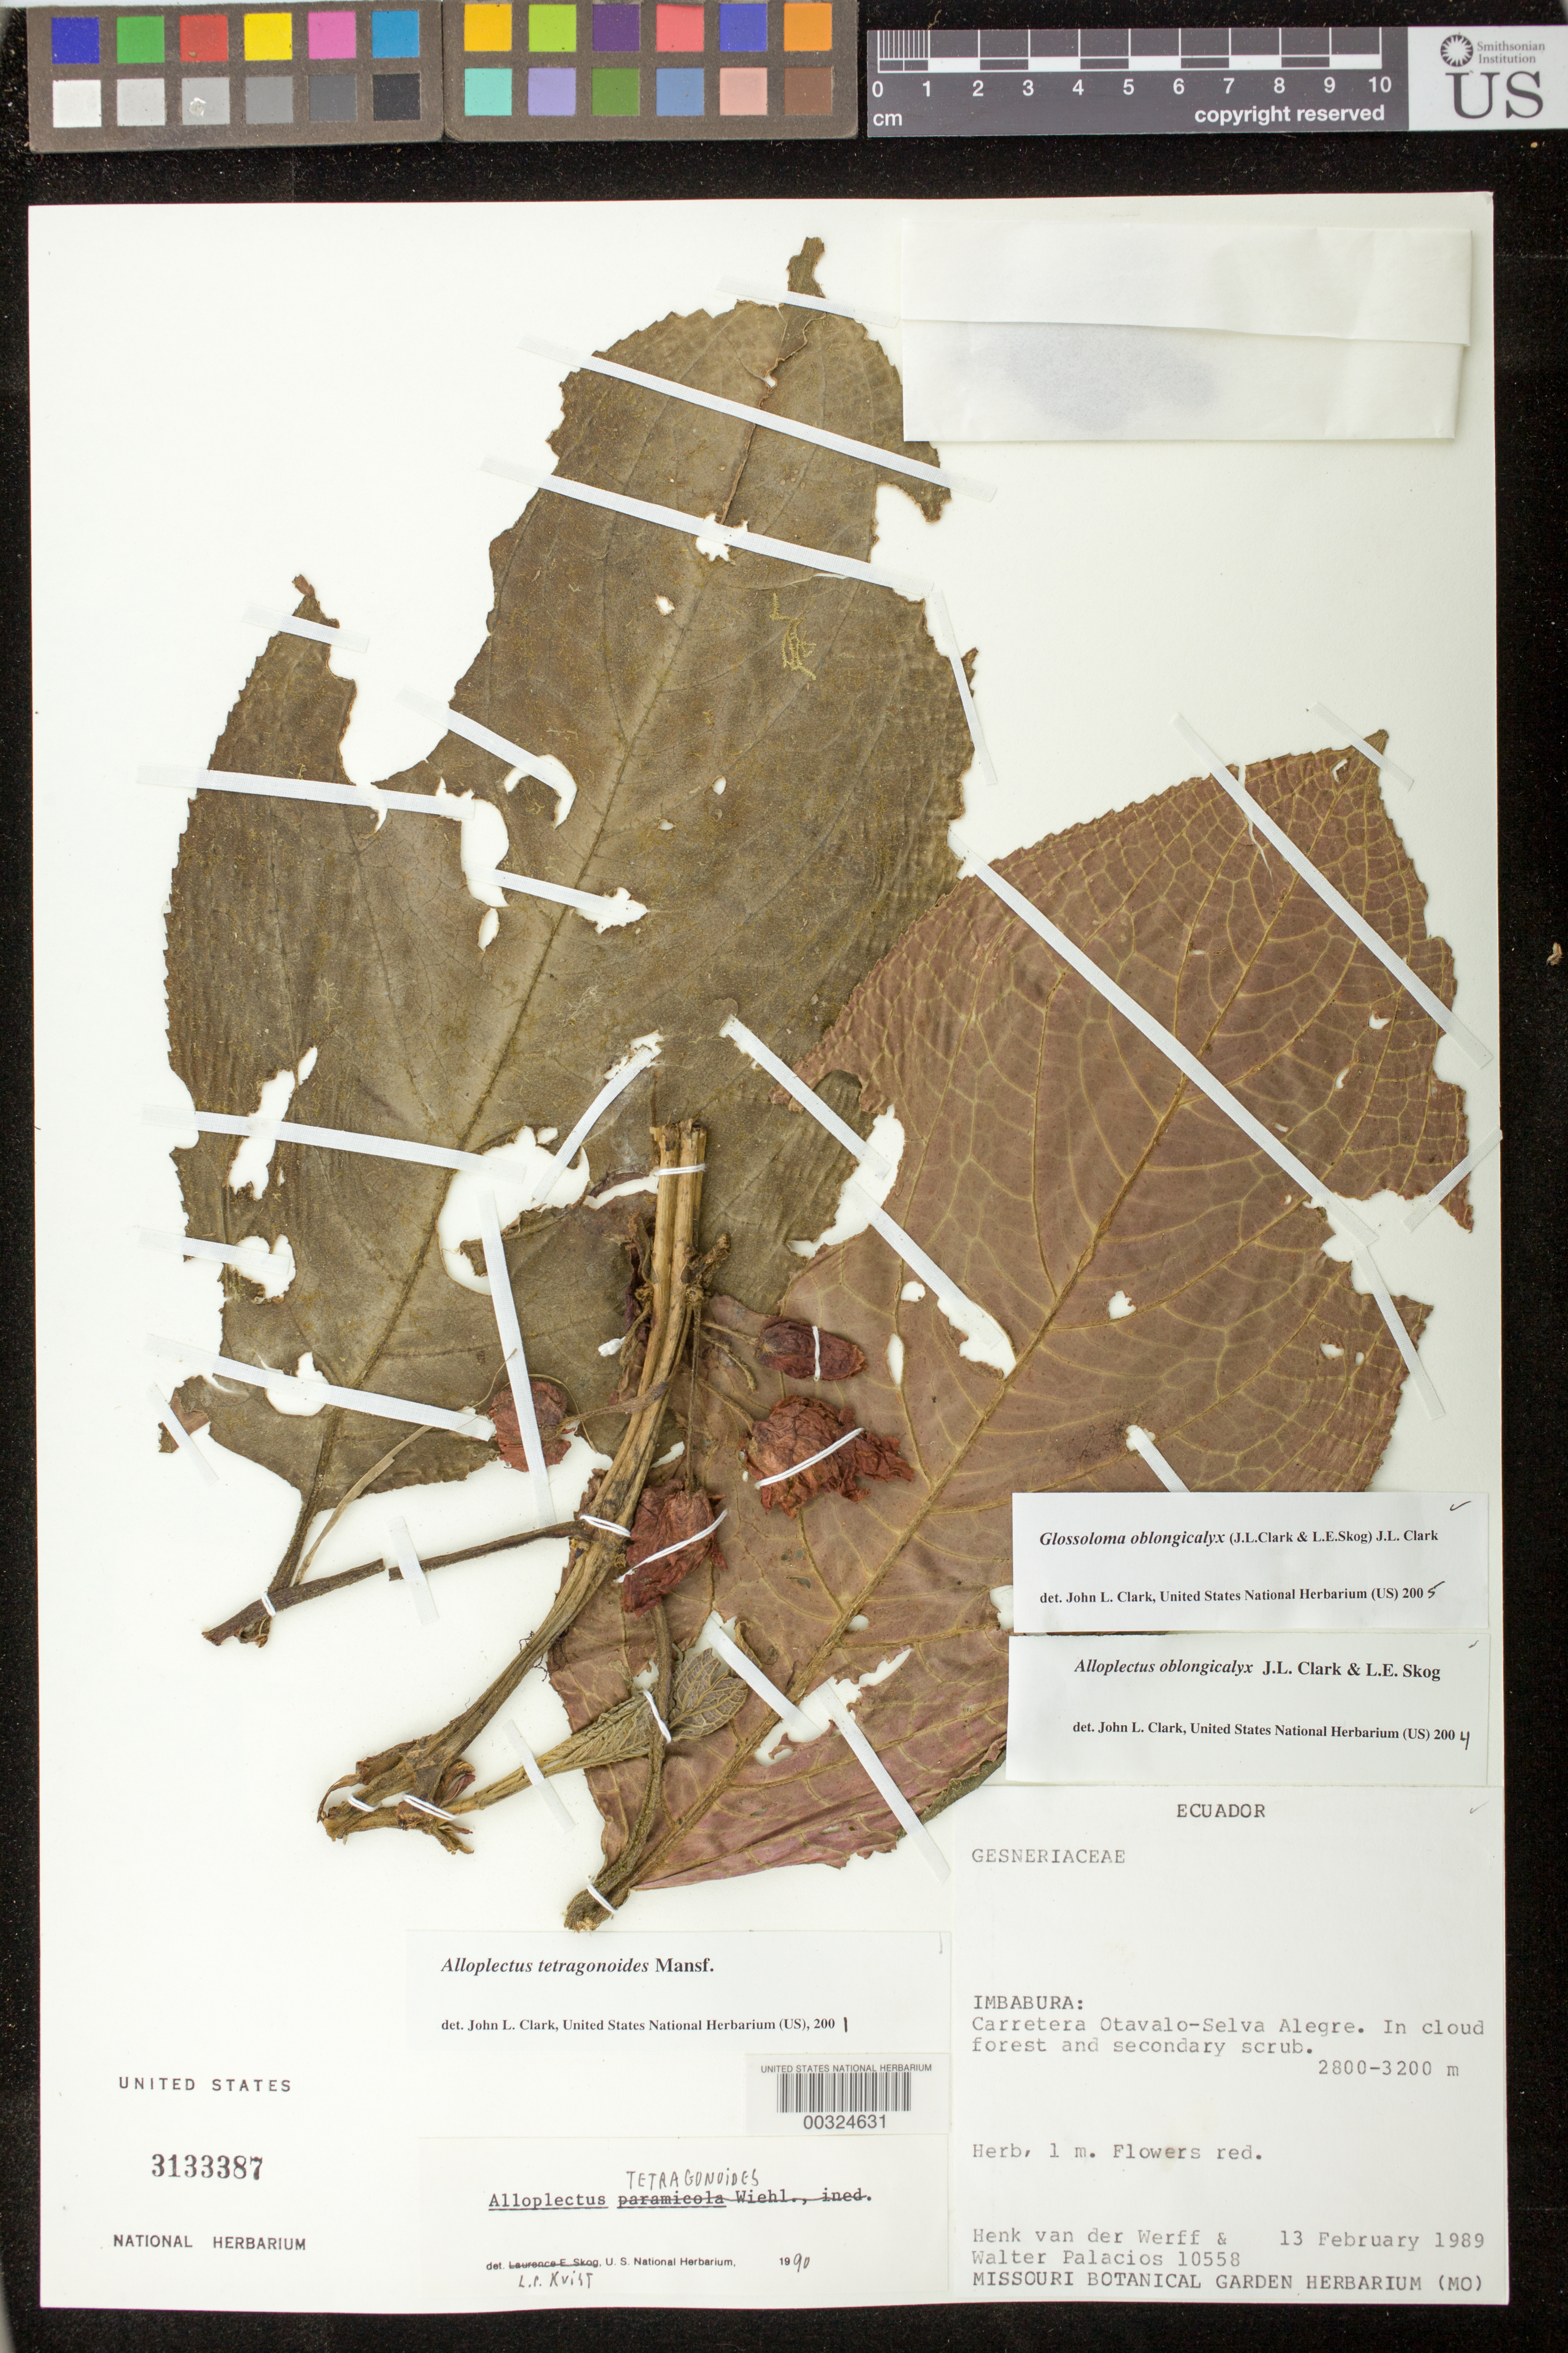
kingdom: Plantae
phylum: Tracheophyta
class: Magnoliopsida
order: Lamiales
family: Gesneriaceae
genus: Glossoloma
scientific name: Glossoloma oblongicalyx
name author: (J.L. Clark & L.E. Skog) J.L. Clark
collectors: H. van der Werff & W. Palacios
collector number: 10558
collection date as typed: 13 Feb 1989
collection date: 1989-02-13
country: Ecuador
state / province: Imbabura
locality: Carretera Otavalo - Selva Alegre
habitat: In cloud forest and secondary scrub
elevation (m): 2800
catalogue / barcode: US 3133387